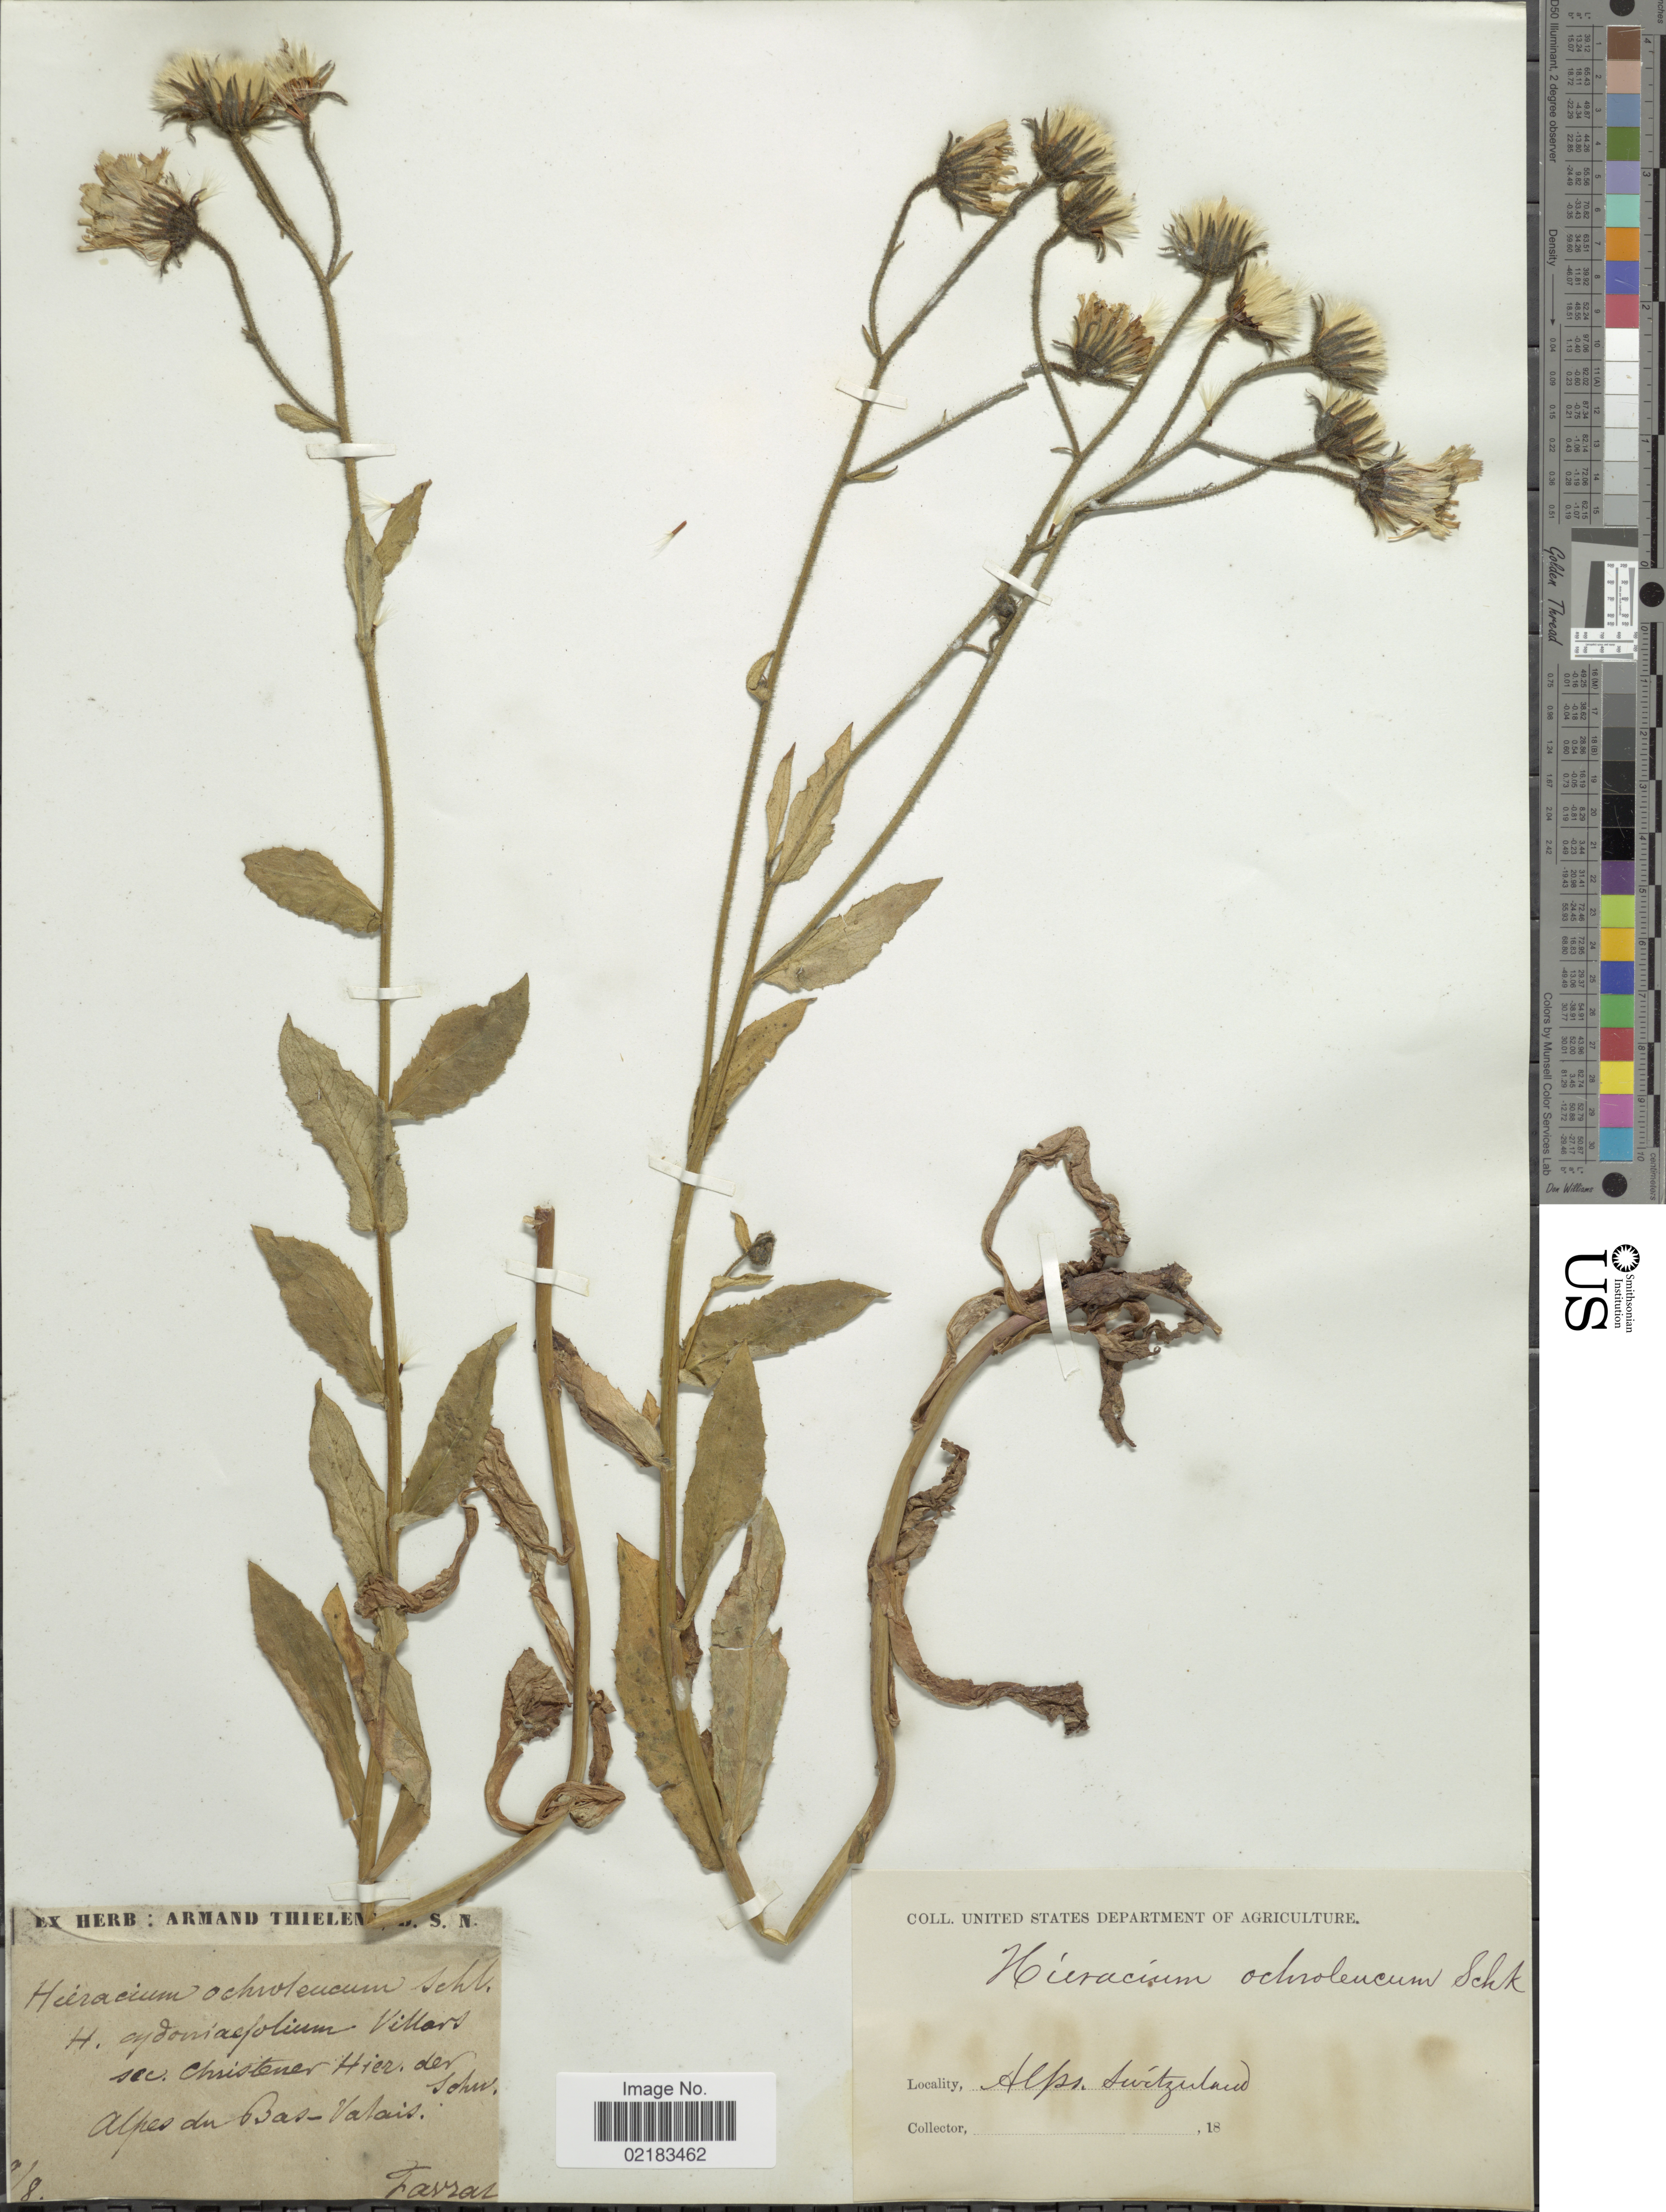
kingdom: Plantae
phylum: Tracheophyta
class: Magnoliopsida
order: Asterales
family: Asteraceae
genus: Hieracium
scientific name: Hieracium picroides subsp. ochroleucum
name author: (W.D.J. Koch) Zahn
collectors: L. Favrat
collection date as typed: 18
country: Switzerland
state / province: Valais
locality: Alpes du Bas-Valais